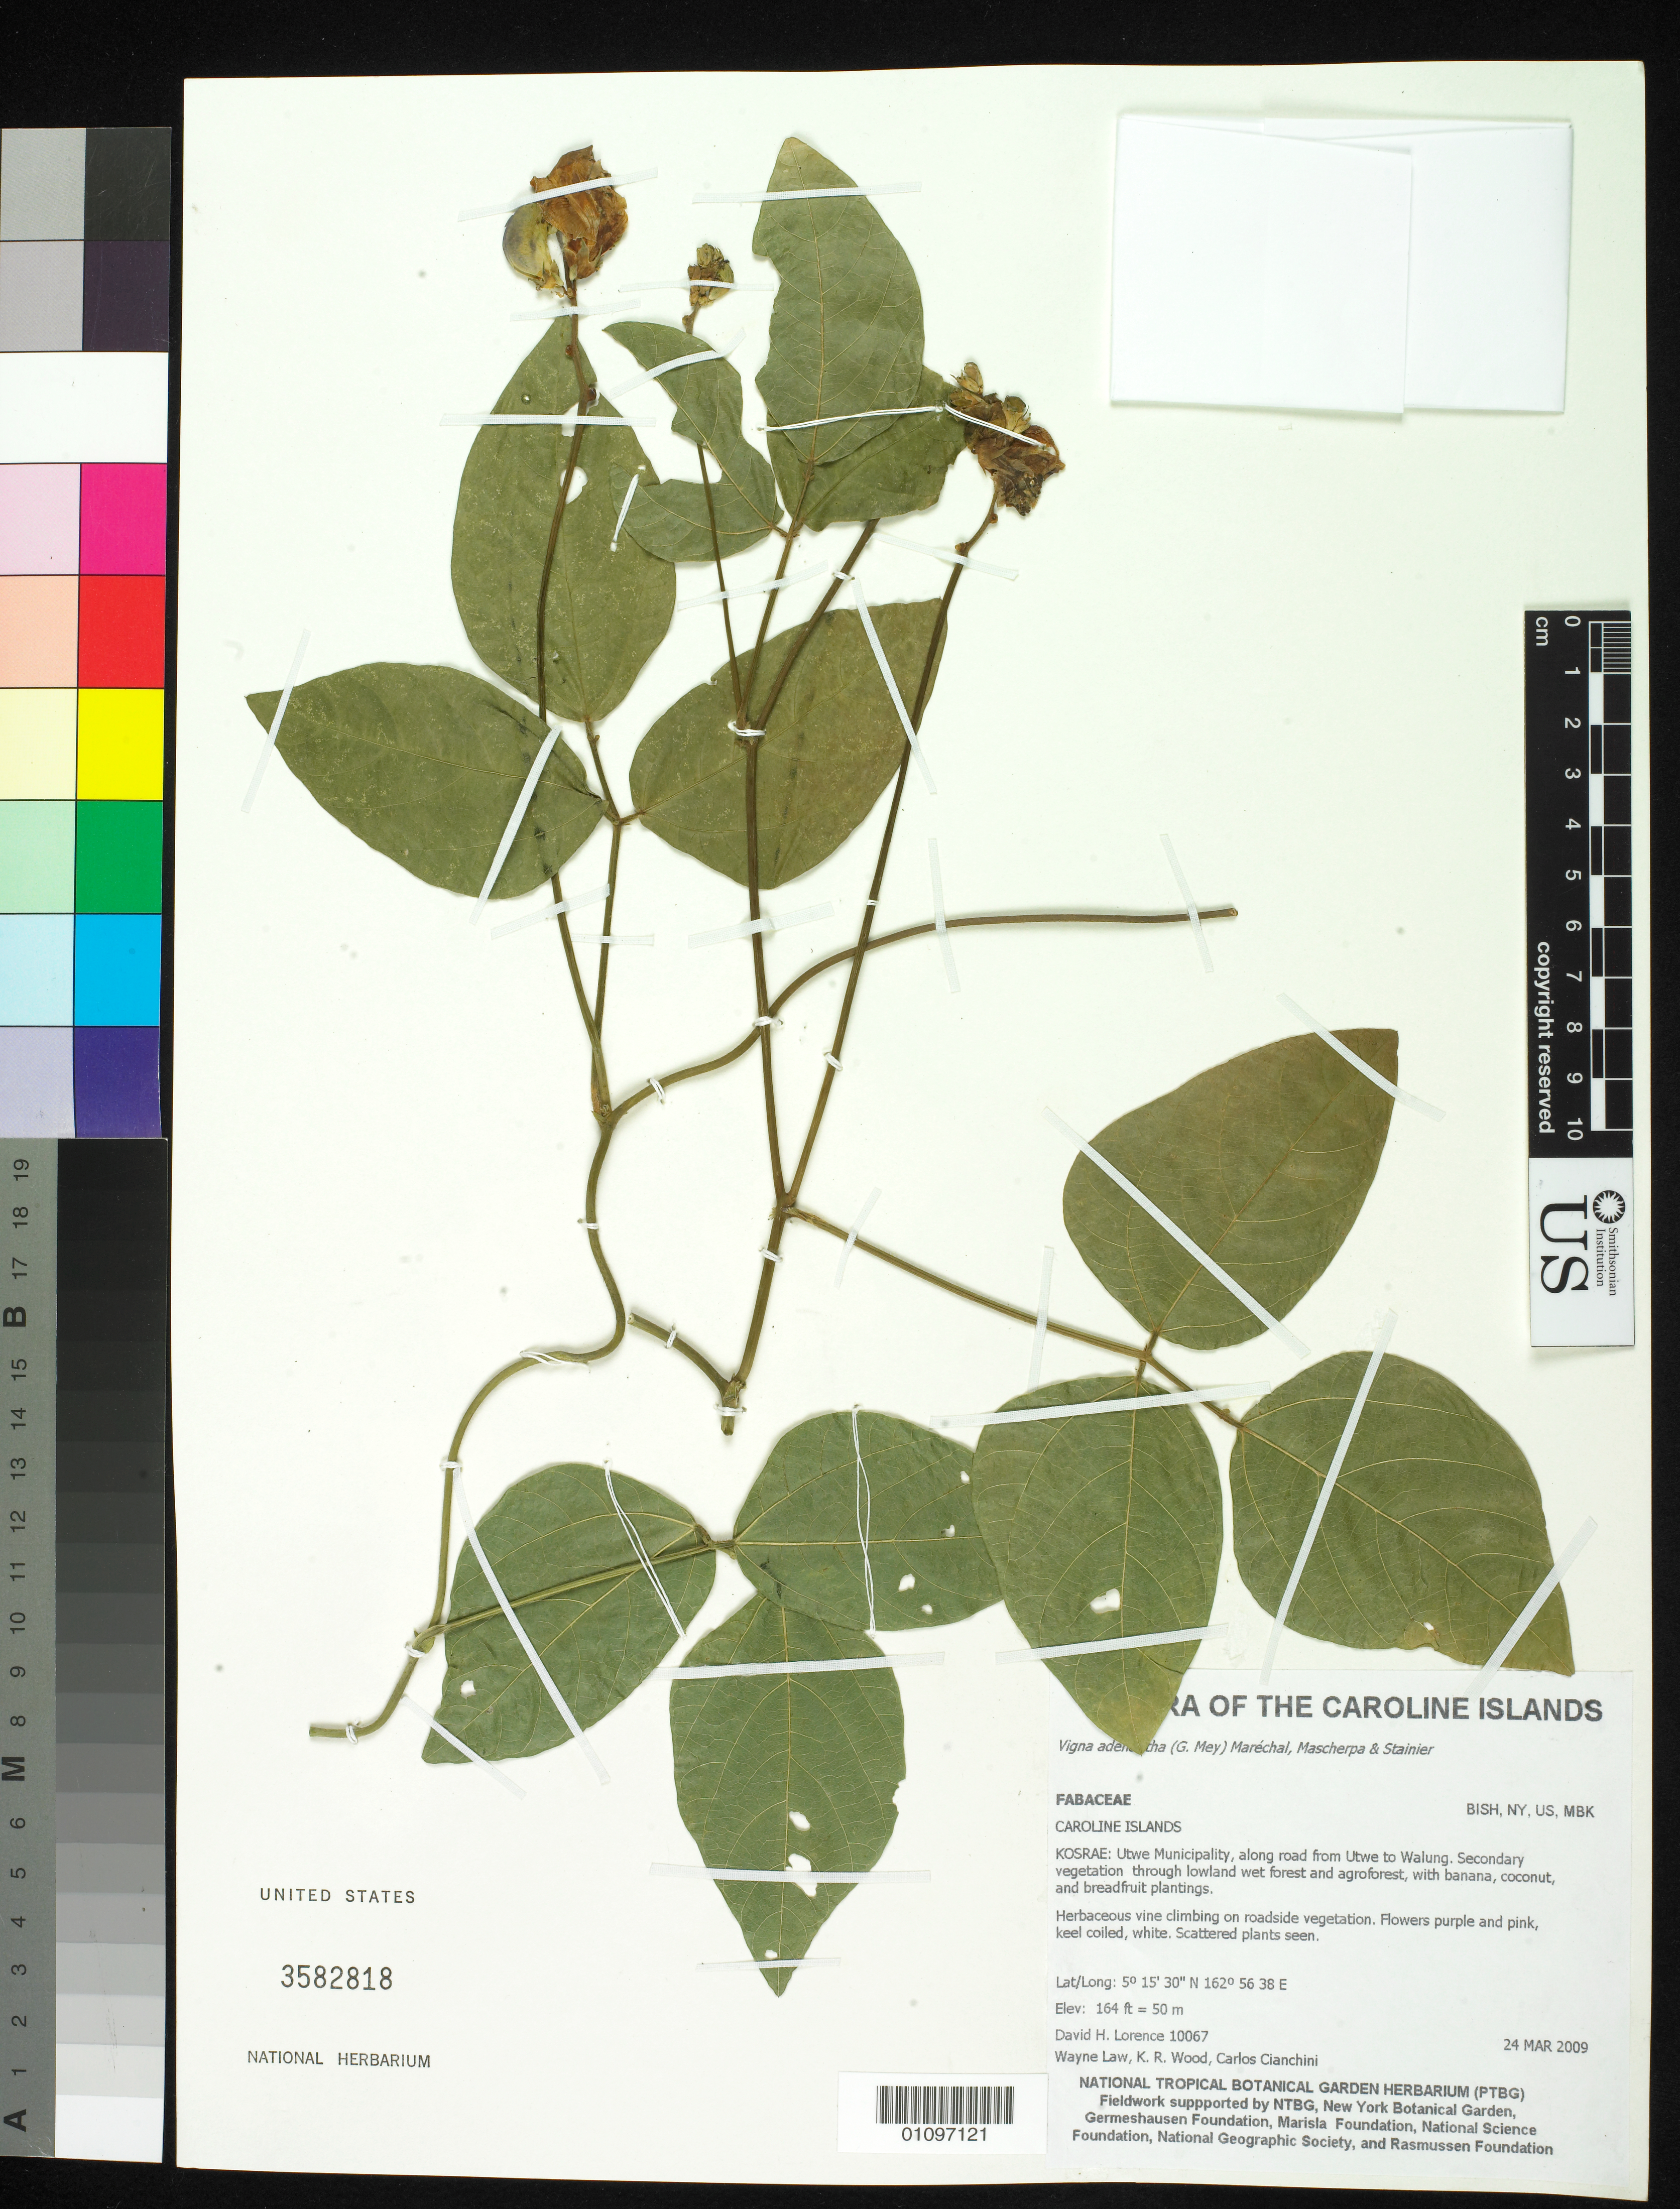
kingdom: Plantae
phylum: Tracheophyta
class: Magnoliopsida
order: Fabales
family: Fabaceae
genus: Leptospron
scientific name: Leptospron adenanthum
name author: (G. Mey.) A. Delgado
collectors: D. Lorence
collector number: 10067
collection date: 2009-03-24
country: Micronesia, Federated States of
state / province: Kosrae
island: Kosrae [Kusaie]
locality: Utwe municipality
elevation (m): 10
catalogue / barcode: US 3582818